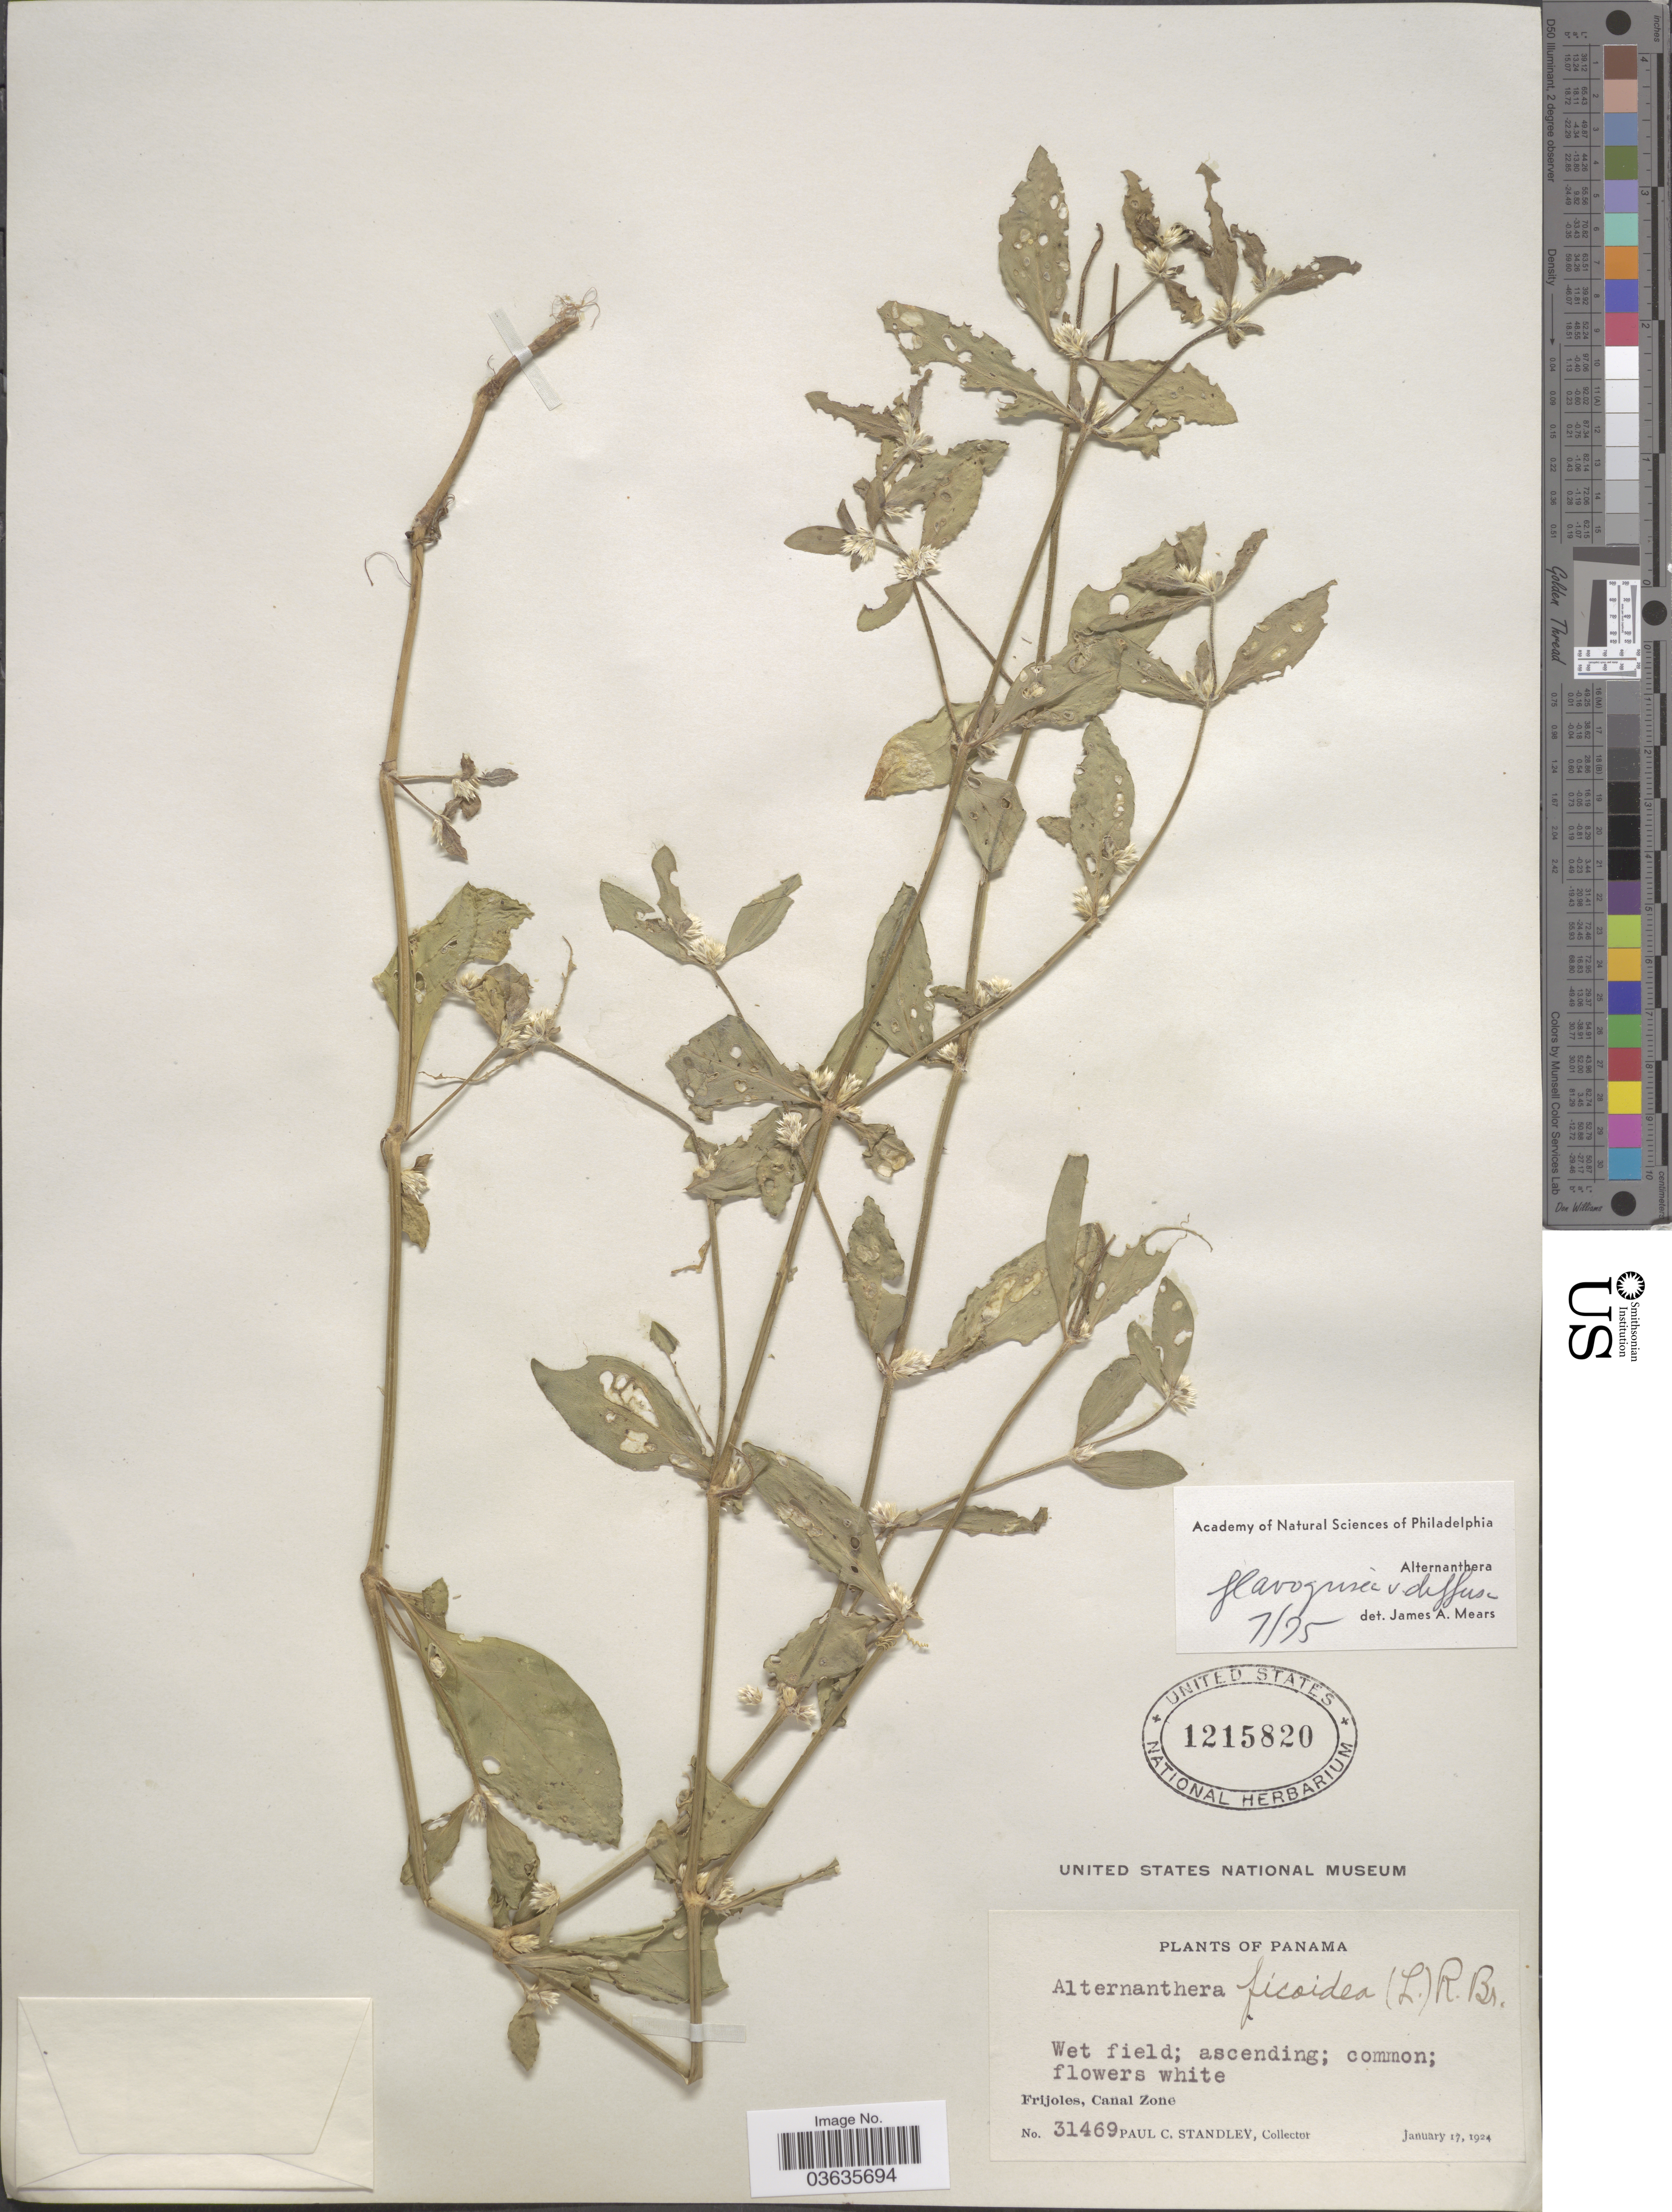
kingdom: Plantae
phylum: Tracheophyta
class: Magnoliopsida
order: Caryophyllales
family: Amaranthaceae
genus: Alternanthera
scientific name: Alternanthera flavogrisea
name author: Urb.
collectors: P. C. Standley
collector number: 31469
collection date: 1924-01-17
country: Panama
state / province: Colón / Panamá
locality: Frijoles, Canal Zone.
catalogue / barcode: US 1215820